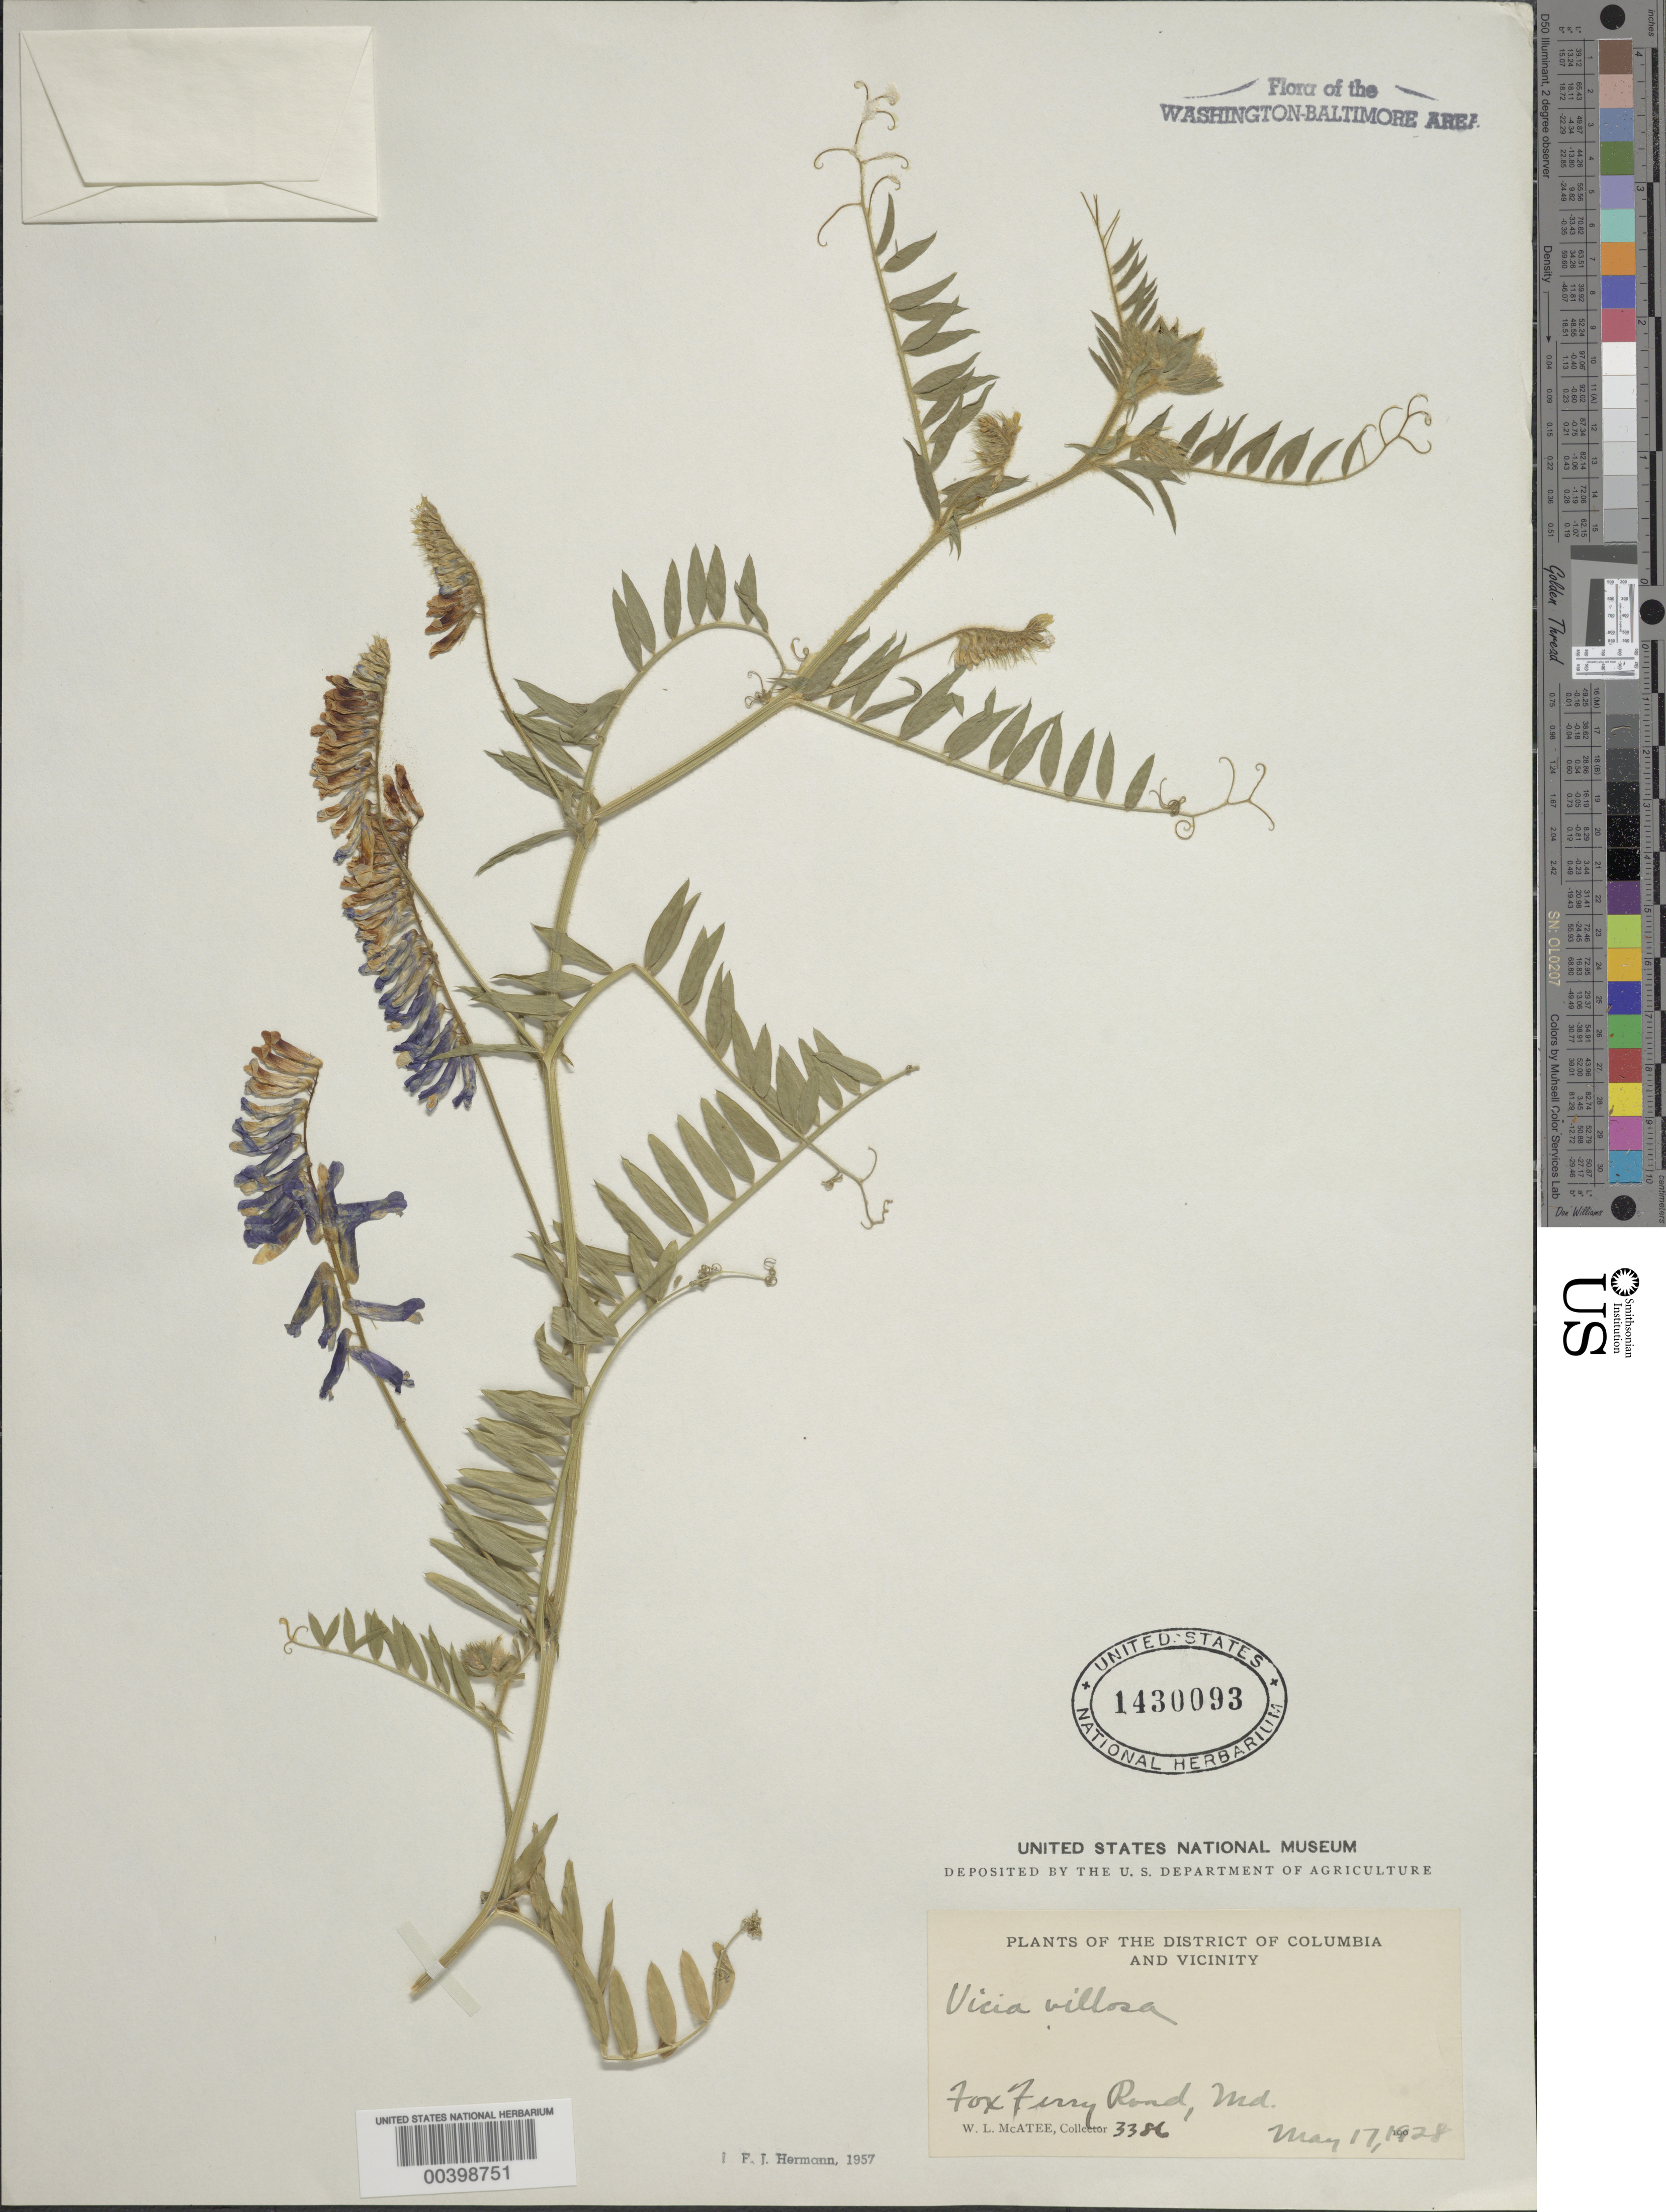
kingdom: Plantae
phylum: Tracheophyta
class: Magnoliopsida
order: Fabales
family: Fabaceae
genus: Vicia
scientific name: Vicia villosa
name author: Roth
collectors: W. McAtee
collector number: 3386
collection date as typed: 17 May 1928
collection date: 1928-05-17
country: United States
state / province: Maryland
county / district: Prince George's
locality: Fox Ferry Road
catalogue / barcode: US 1430093